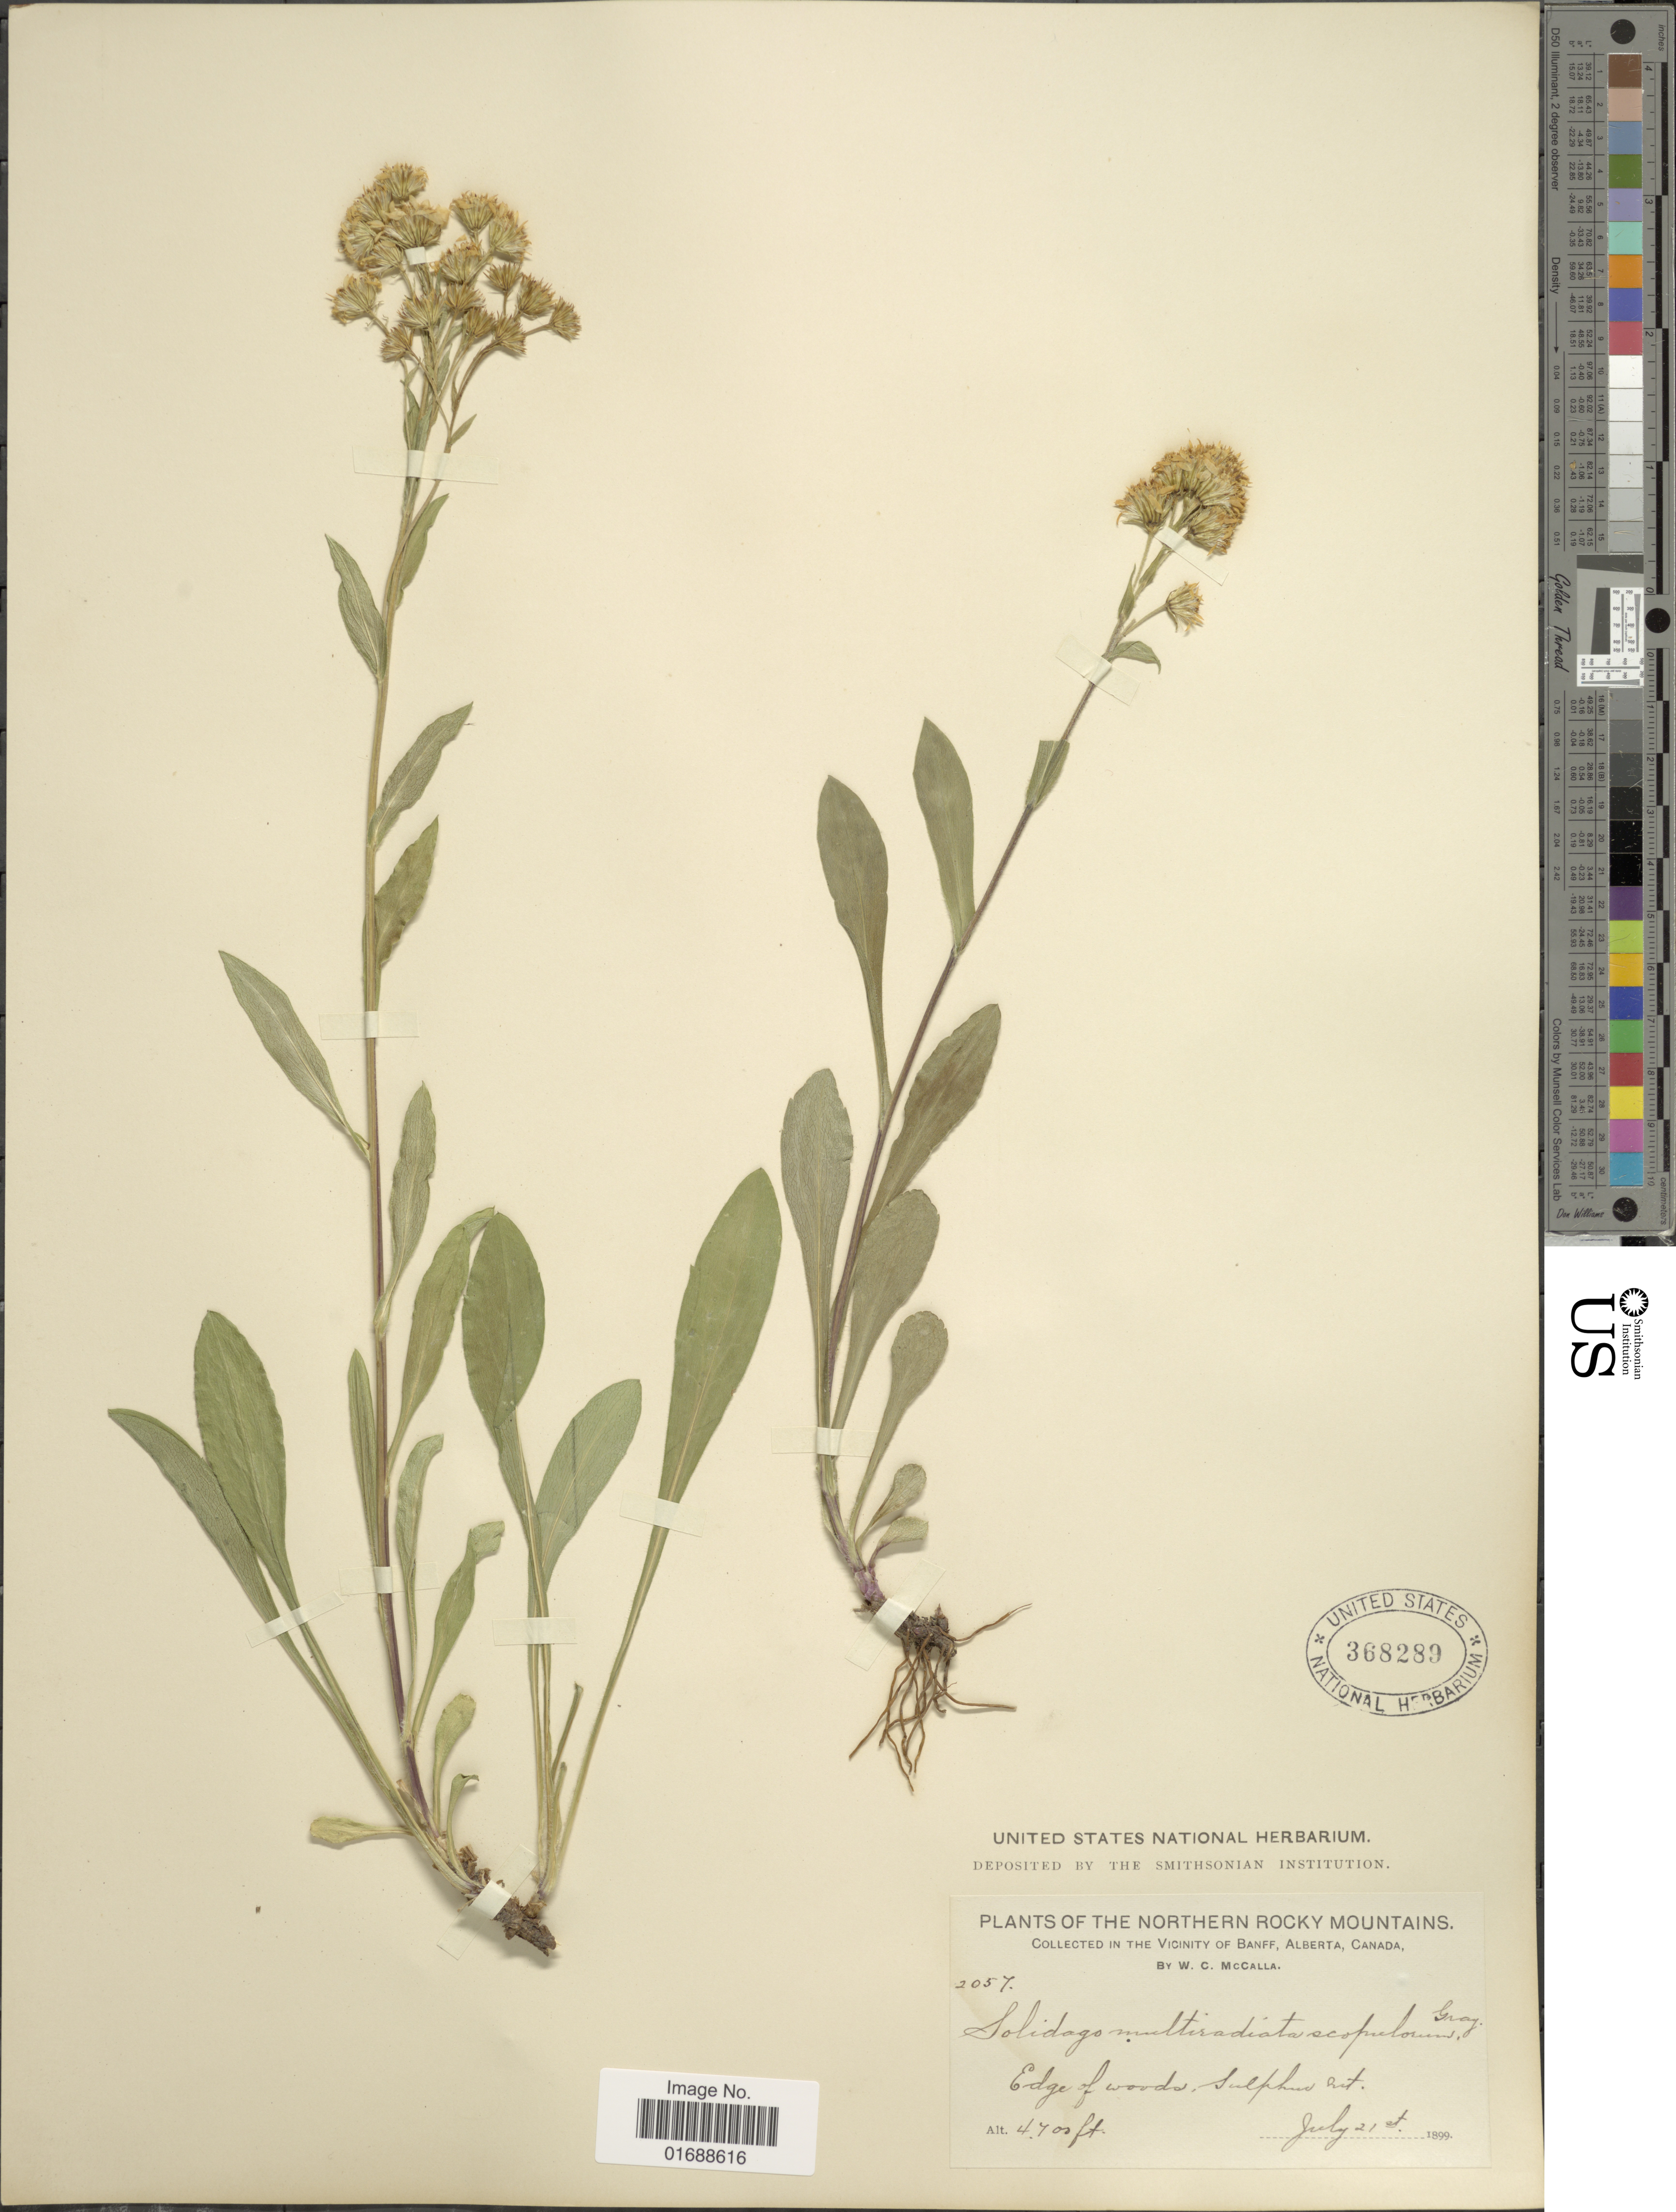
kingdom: Plantae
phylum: Tracheophyta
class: Magnoliopsida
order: Asterales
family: Asteraceae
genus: Solidago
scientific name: Solidago multiradiata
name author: Aiton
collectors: W. McCalla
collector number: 2057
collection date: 1899-07-21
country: Canada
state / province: Alberta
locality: Northern Rocky Mountains, Vicinity of Banff, Edge of woods, Sulphur Mt.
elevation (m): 1433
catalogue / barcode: US 368289